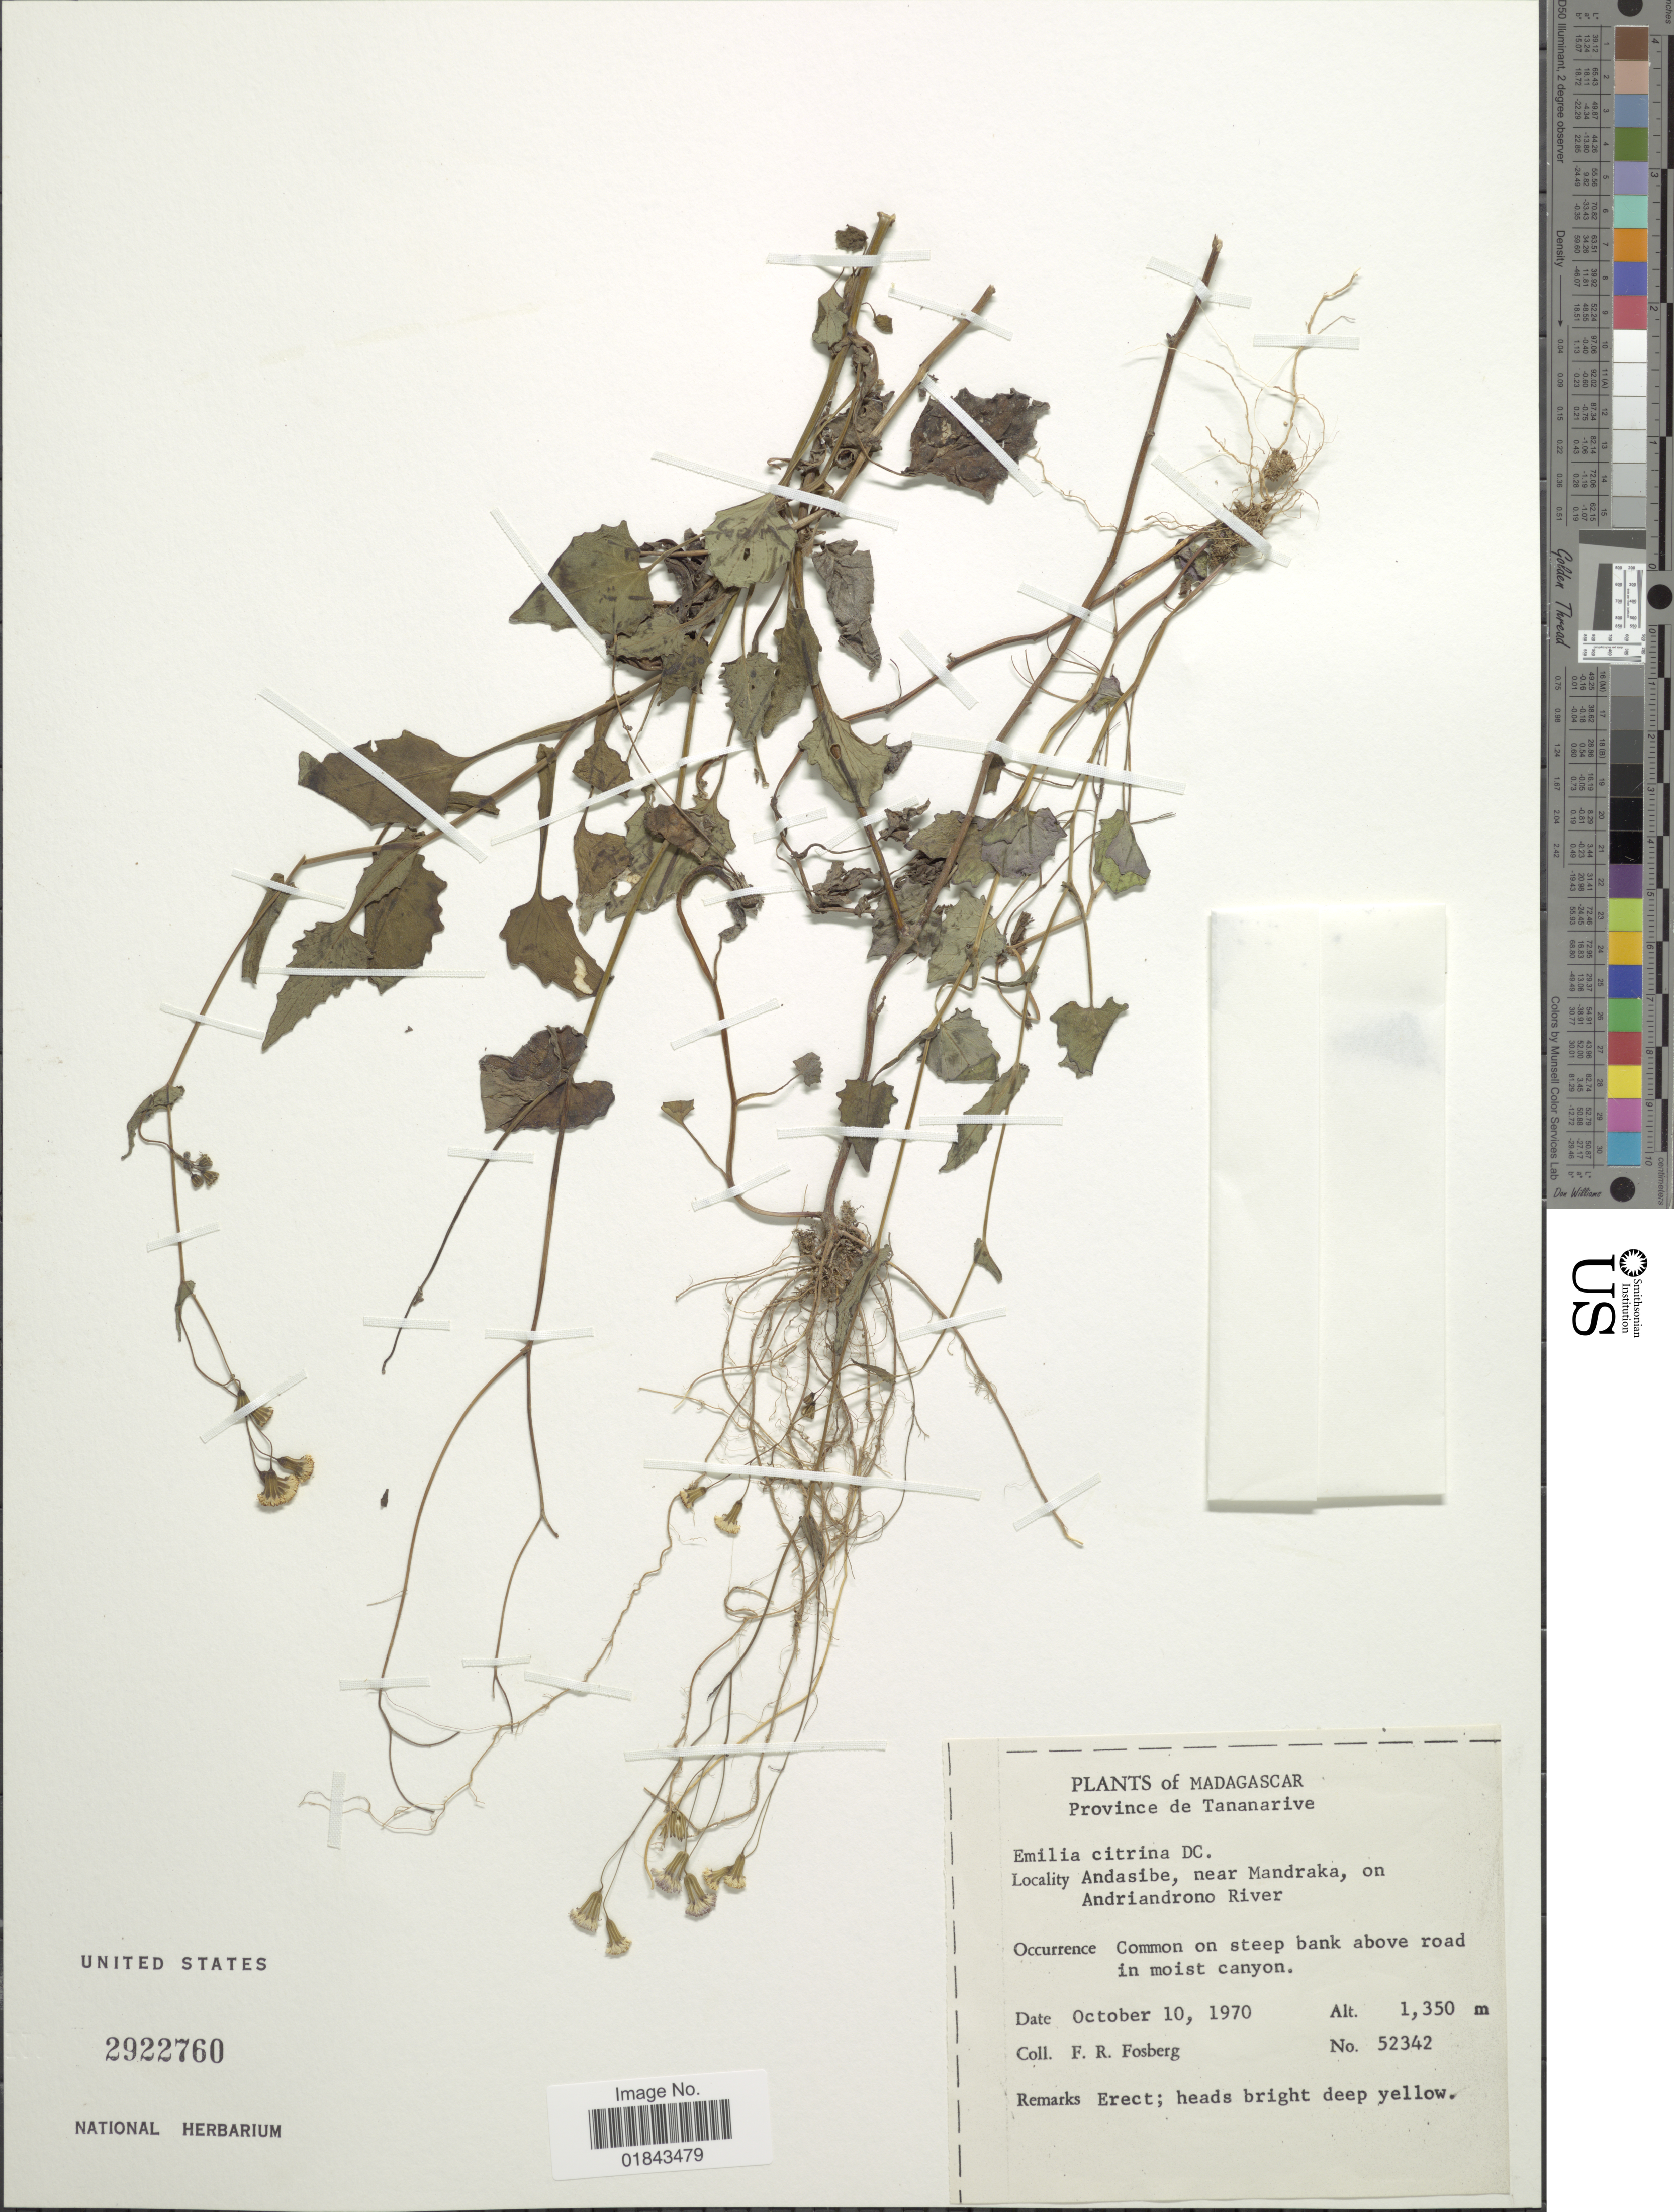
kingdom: Plantae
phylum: Tracheophyta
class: Magnoliopsida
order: Asterales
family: Asteraceae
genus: Emilia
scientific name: Emilia citrina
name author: DC.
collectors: F. R. Fosberg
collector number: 52342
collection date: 1970-10-10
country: Madagascar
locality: Province de Tananarive, Andasibe, near Mandraka, on Andriandrono River, common on steep bank road in moist canyon.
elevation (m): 1350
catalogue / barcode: US 2922760